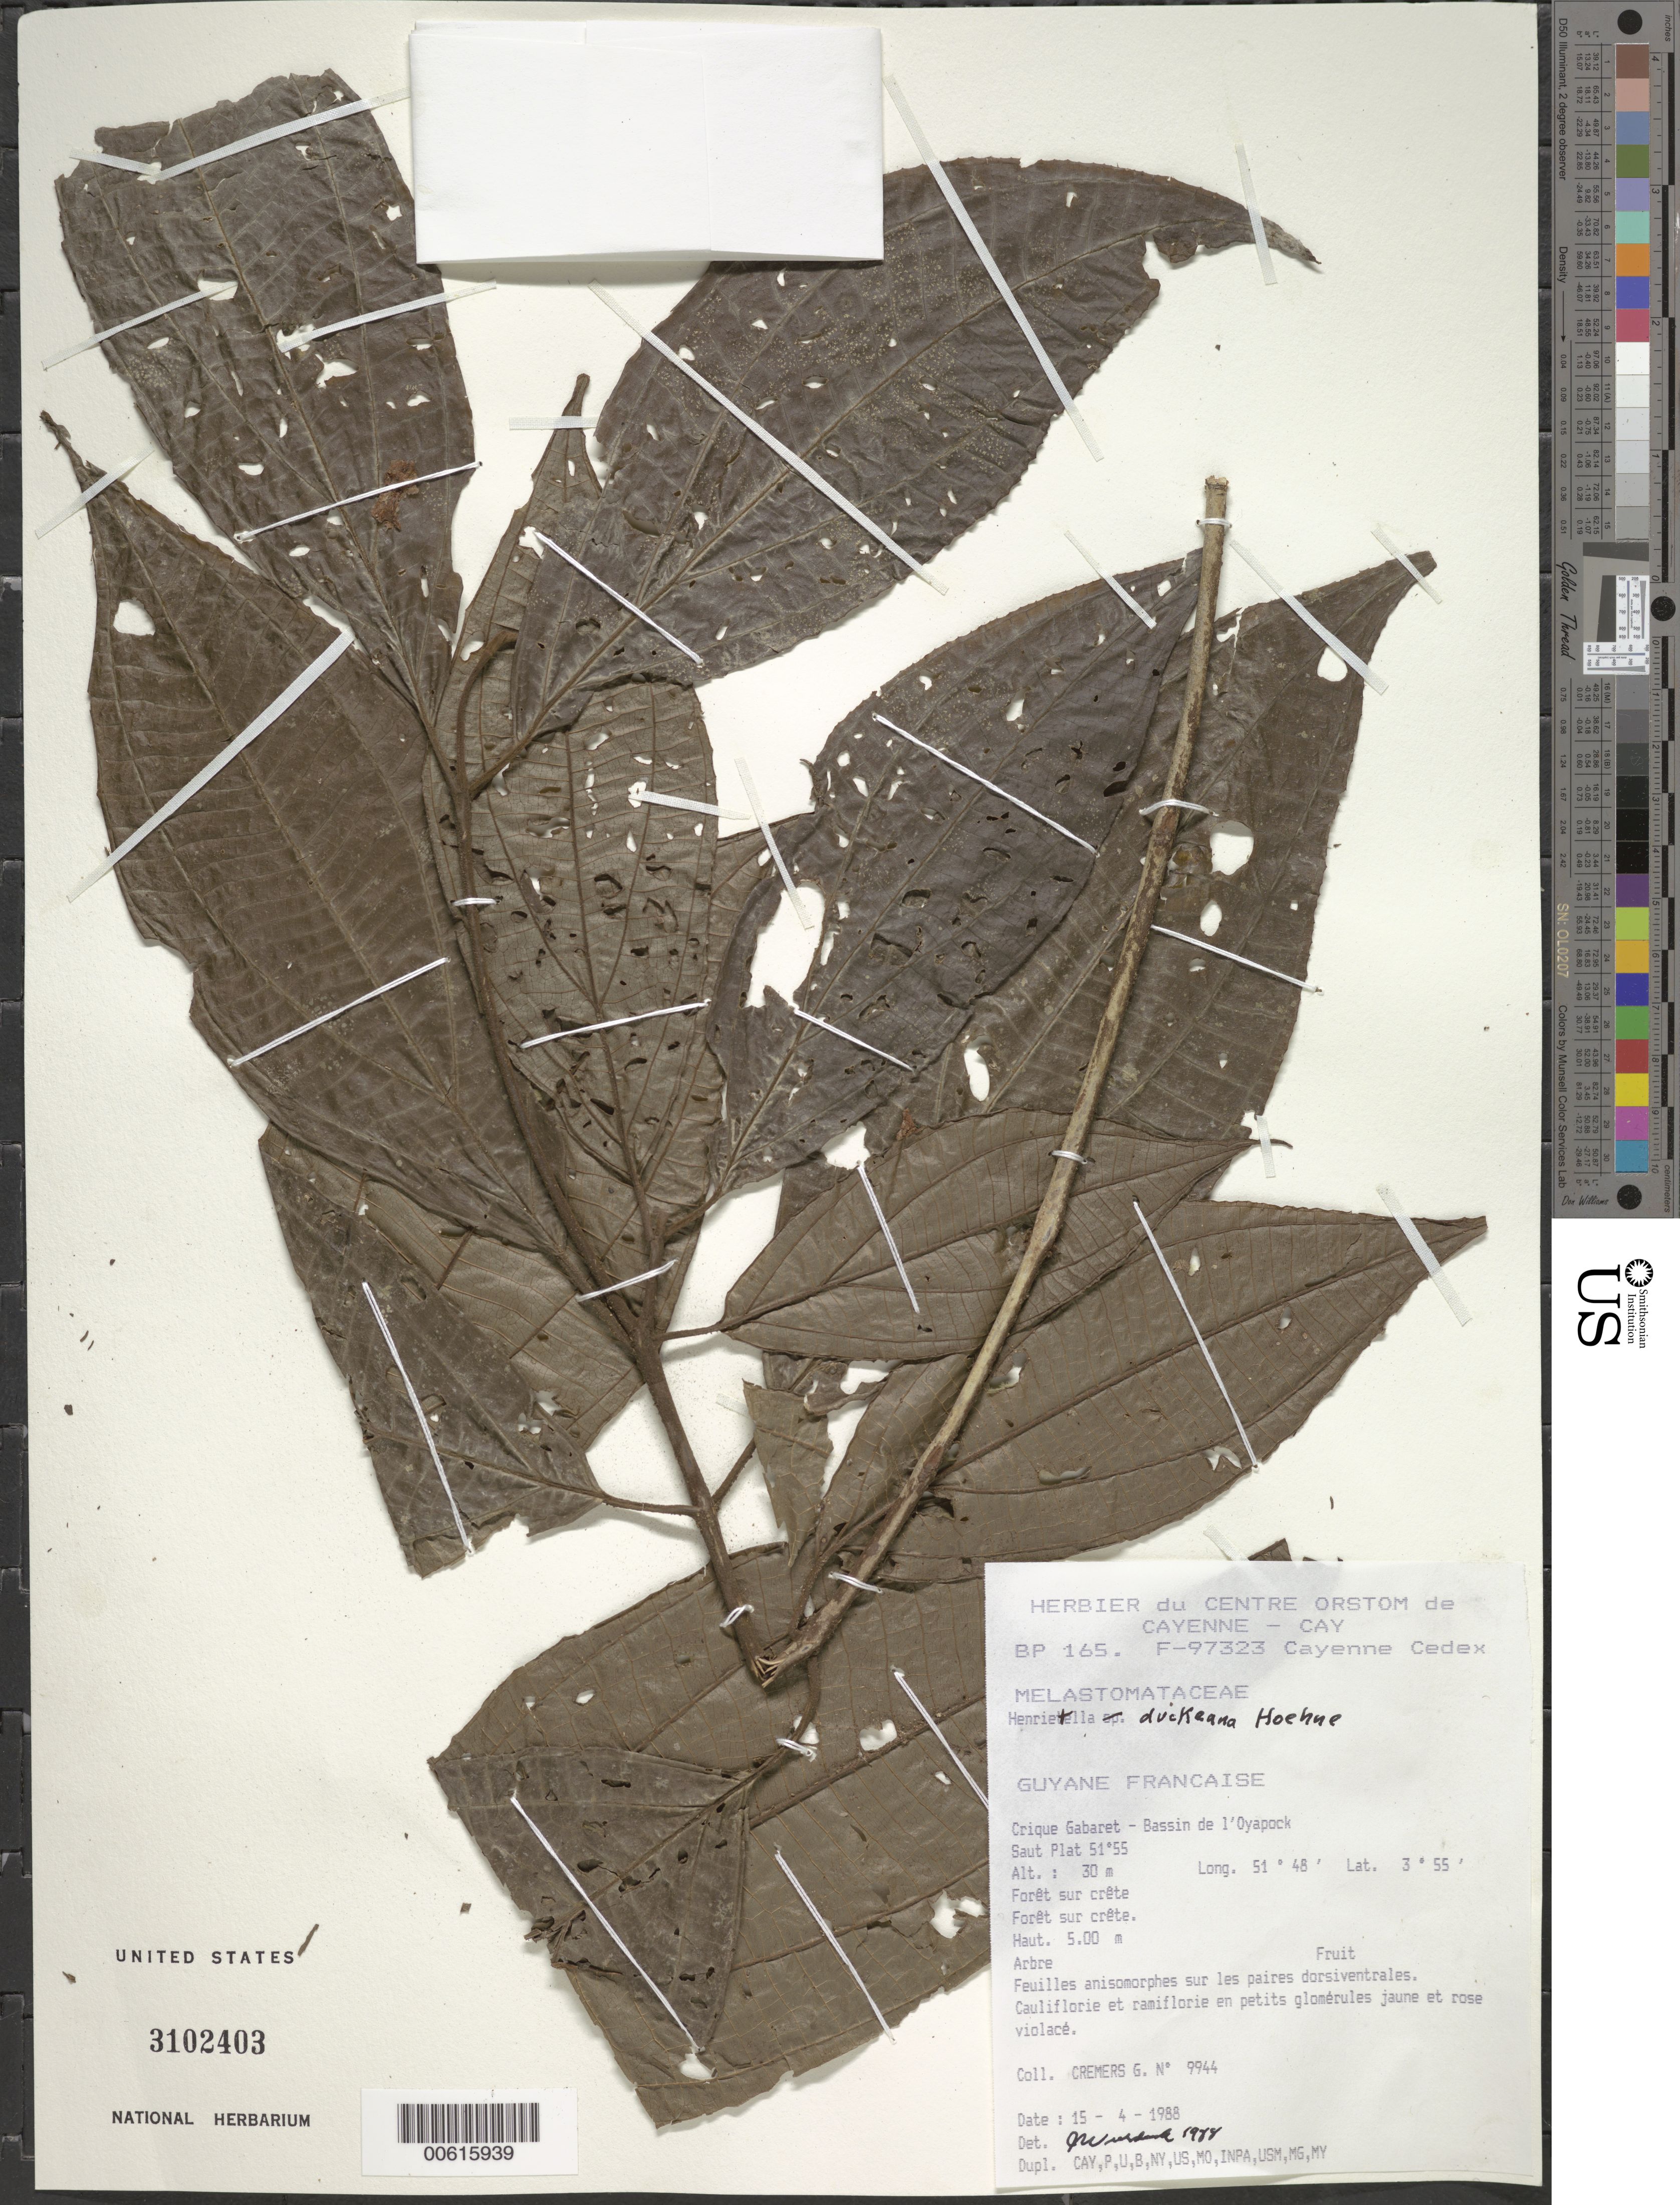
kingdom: Plantae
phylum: Tracheophyta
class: Magnoliopsida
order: Myrtales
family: Melastomataceae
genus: Henriettea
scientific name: Henriettea duckeana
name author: (Hoehne) Penneys et al.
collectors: G. Cremers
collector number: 9944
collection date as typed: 15-Apr-88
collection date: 1988-04-15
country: French Guiana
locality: Crique Gabaret, Bassin de l'Oyapock; Saut Plat 51º55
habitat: Foret sur crete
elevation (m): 30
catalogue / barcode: US 3102403